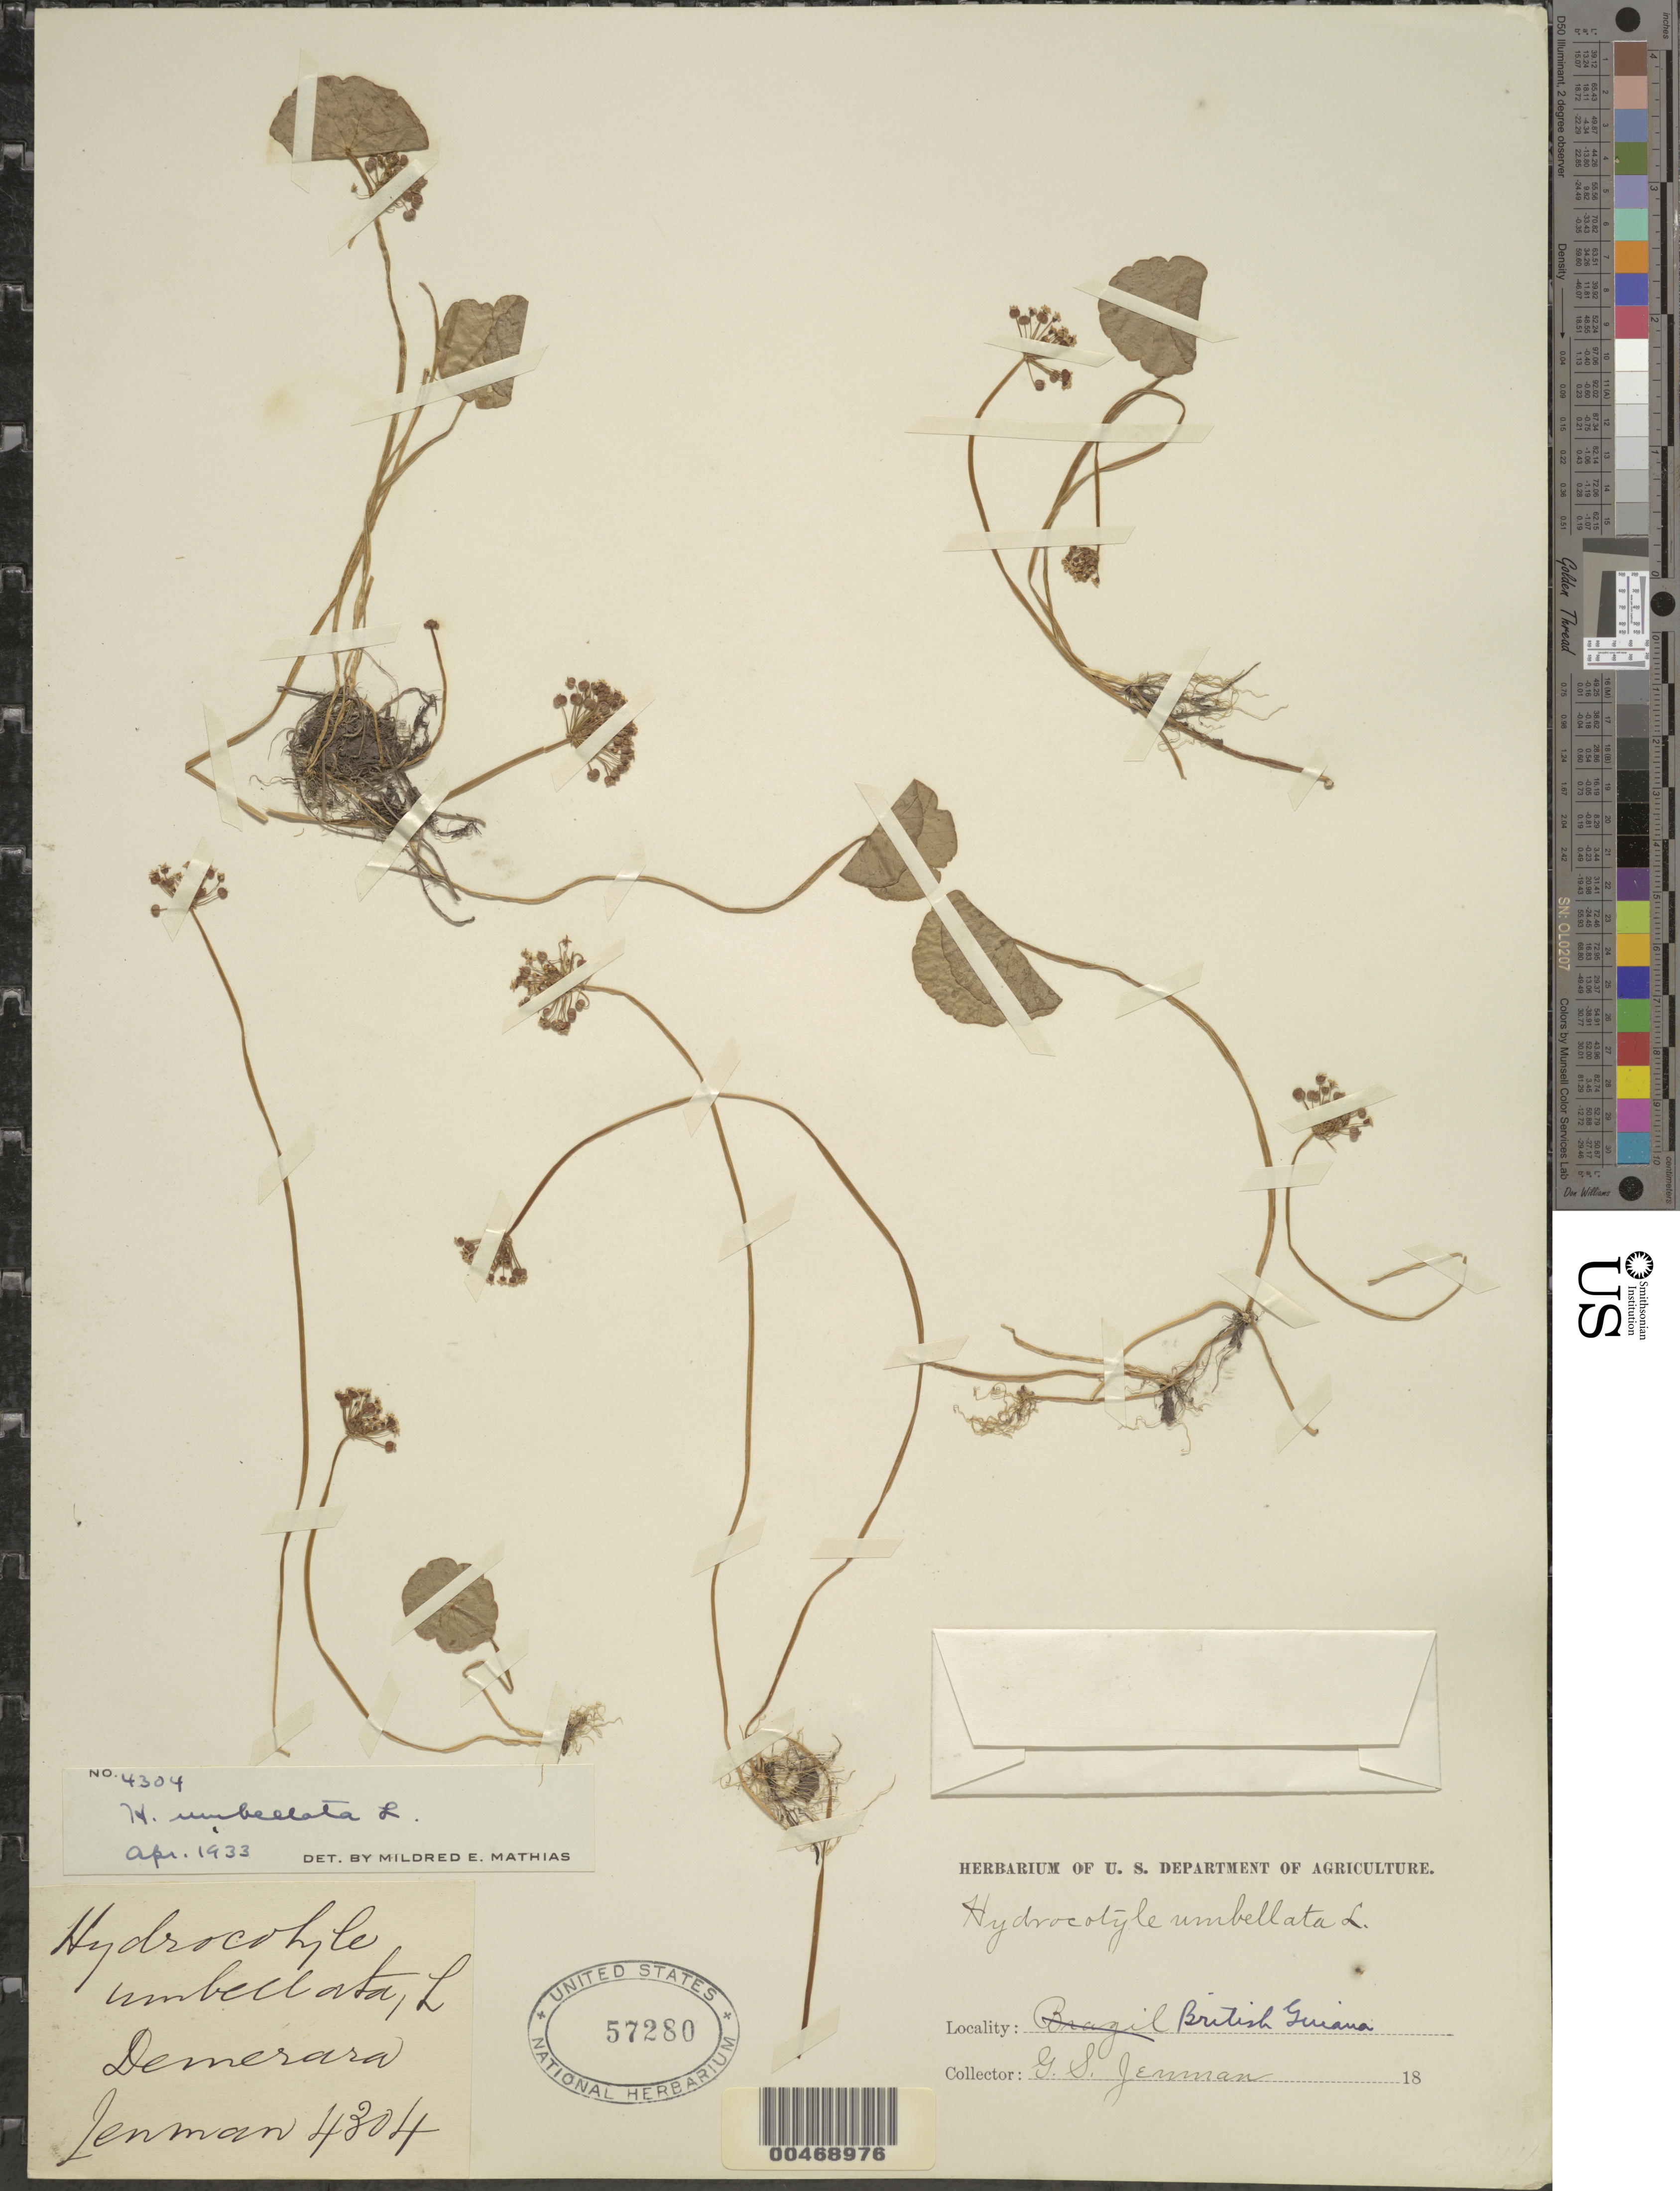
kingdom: Plantae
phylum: Tracheophyta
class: Magnoliopsida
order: Apiales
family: Araliaceae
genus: Hydrocotyle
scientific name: Hydrocotyle umbellata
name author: L.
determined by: Mathias, M. E.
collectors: G. S. Jenman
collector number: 4304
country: Guyana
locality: Demerara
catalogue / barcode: US 57280